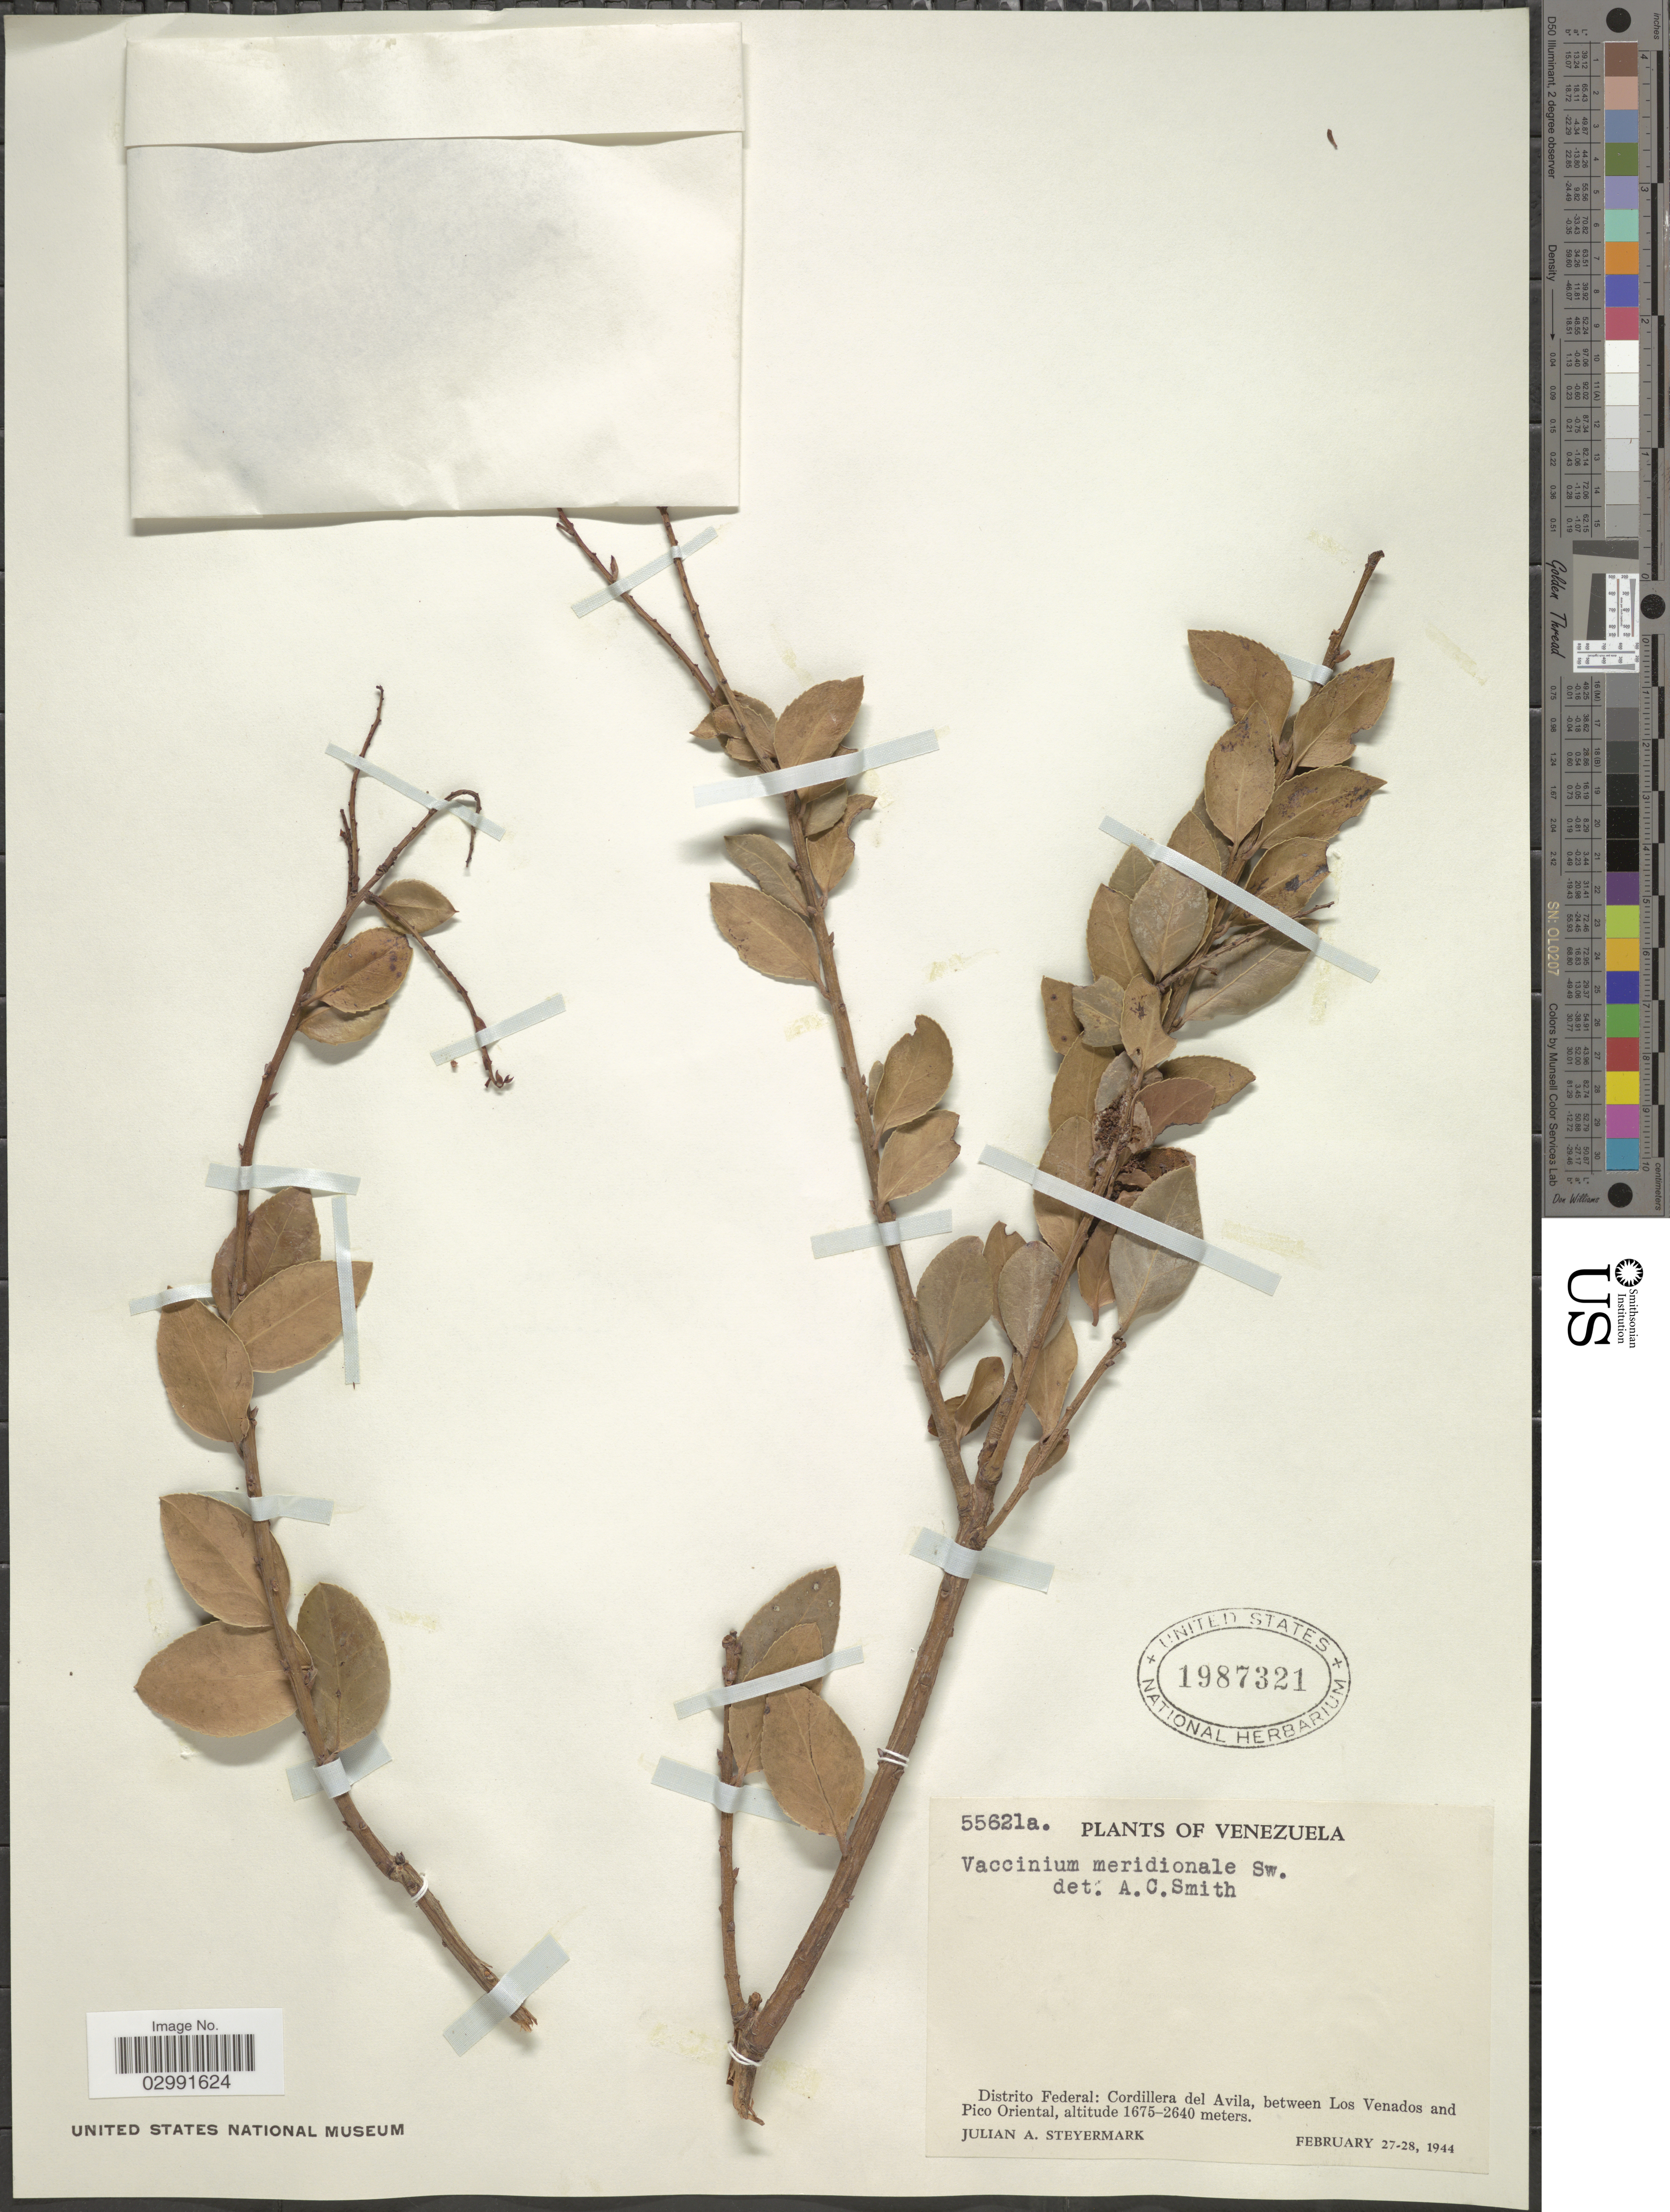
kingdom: Plantae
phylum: Tracheophyta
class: Magnoliopsida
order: Ericales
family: Ericaceae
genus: Vaccinium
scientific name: Vaccinium meridionale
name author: Sw.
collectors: J. Steyermark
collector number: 55621a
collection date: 1944-02-27/1944-02-28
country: Venezuela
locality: Distrito Federal: Cordillera del Avila, between Los Venados and Pico Oriental.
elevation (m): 1675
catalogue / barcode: US 1987321